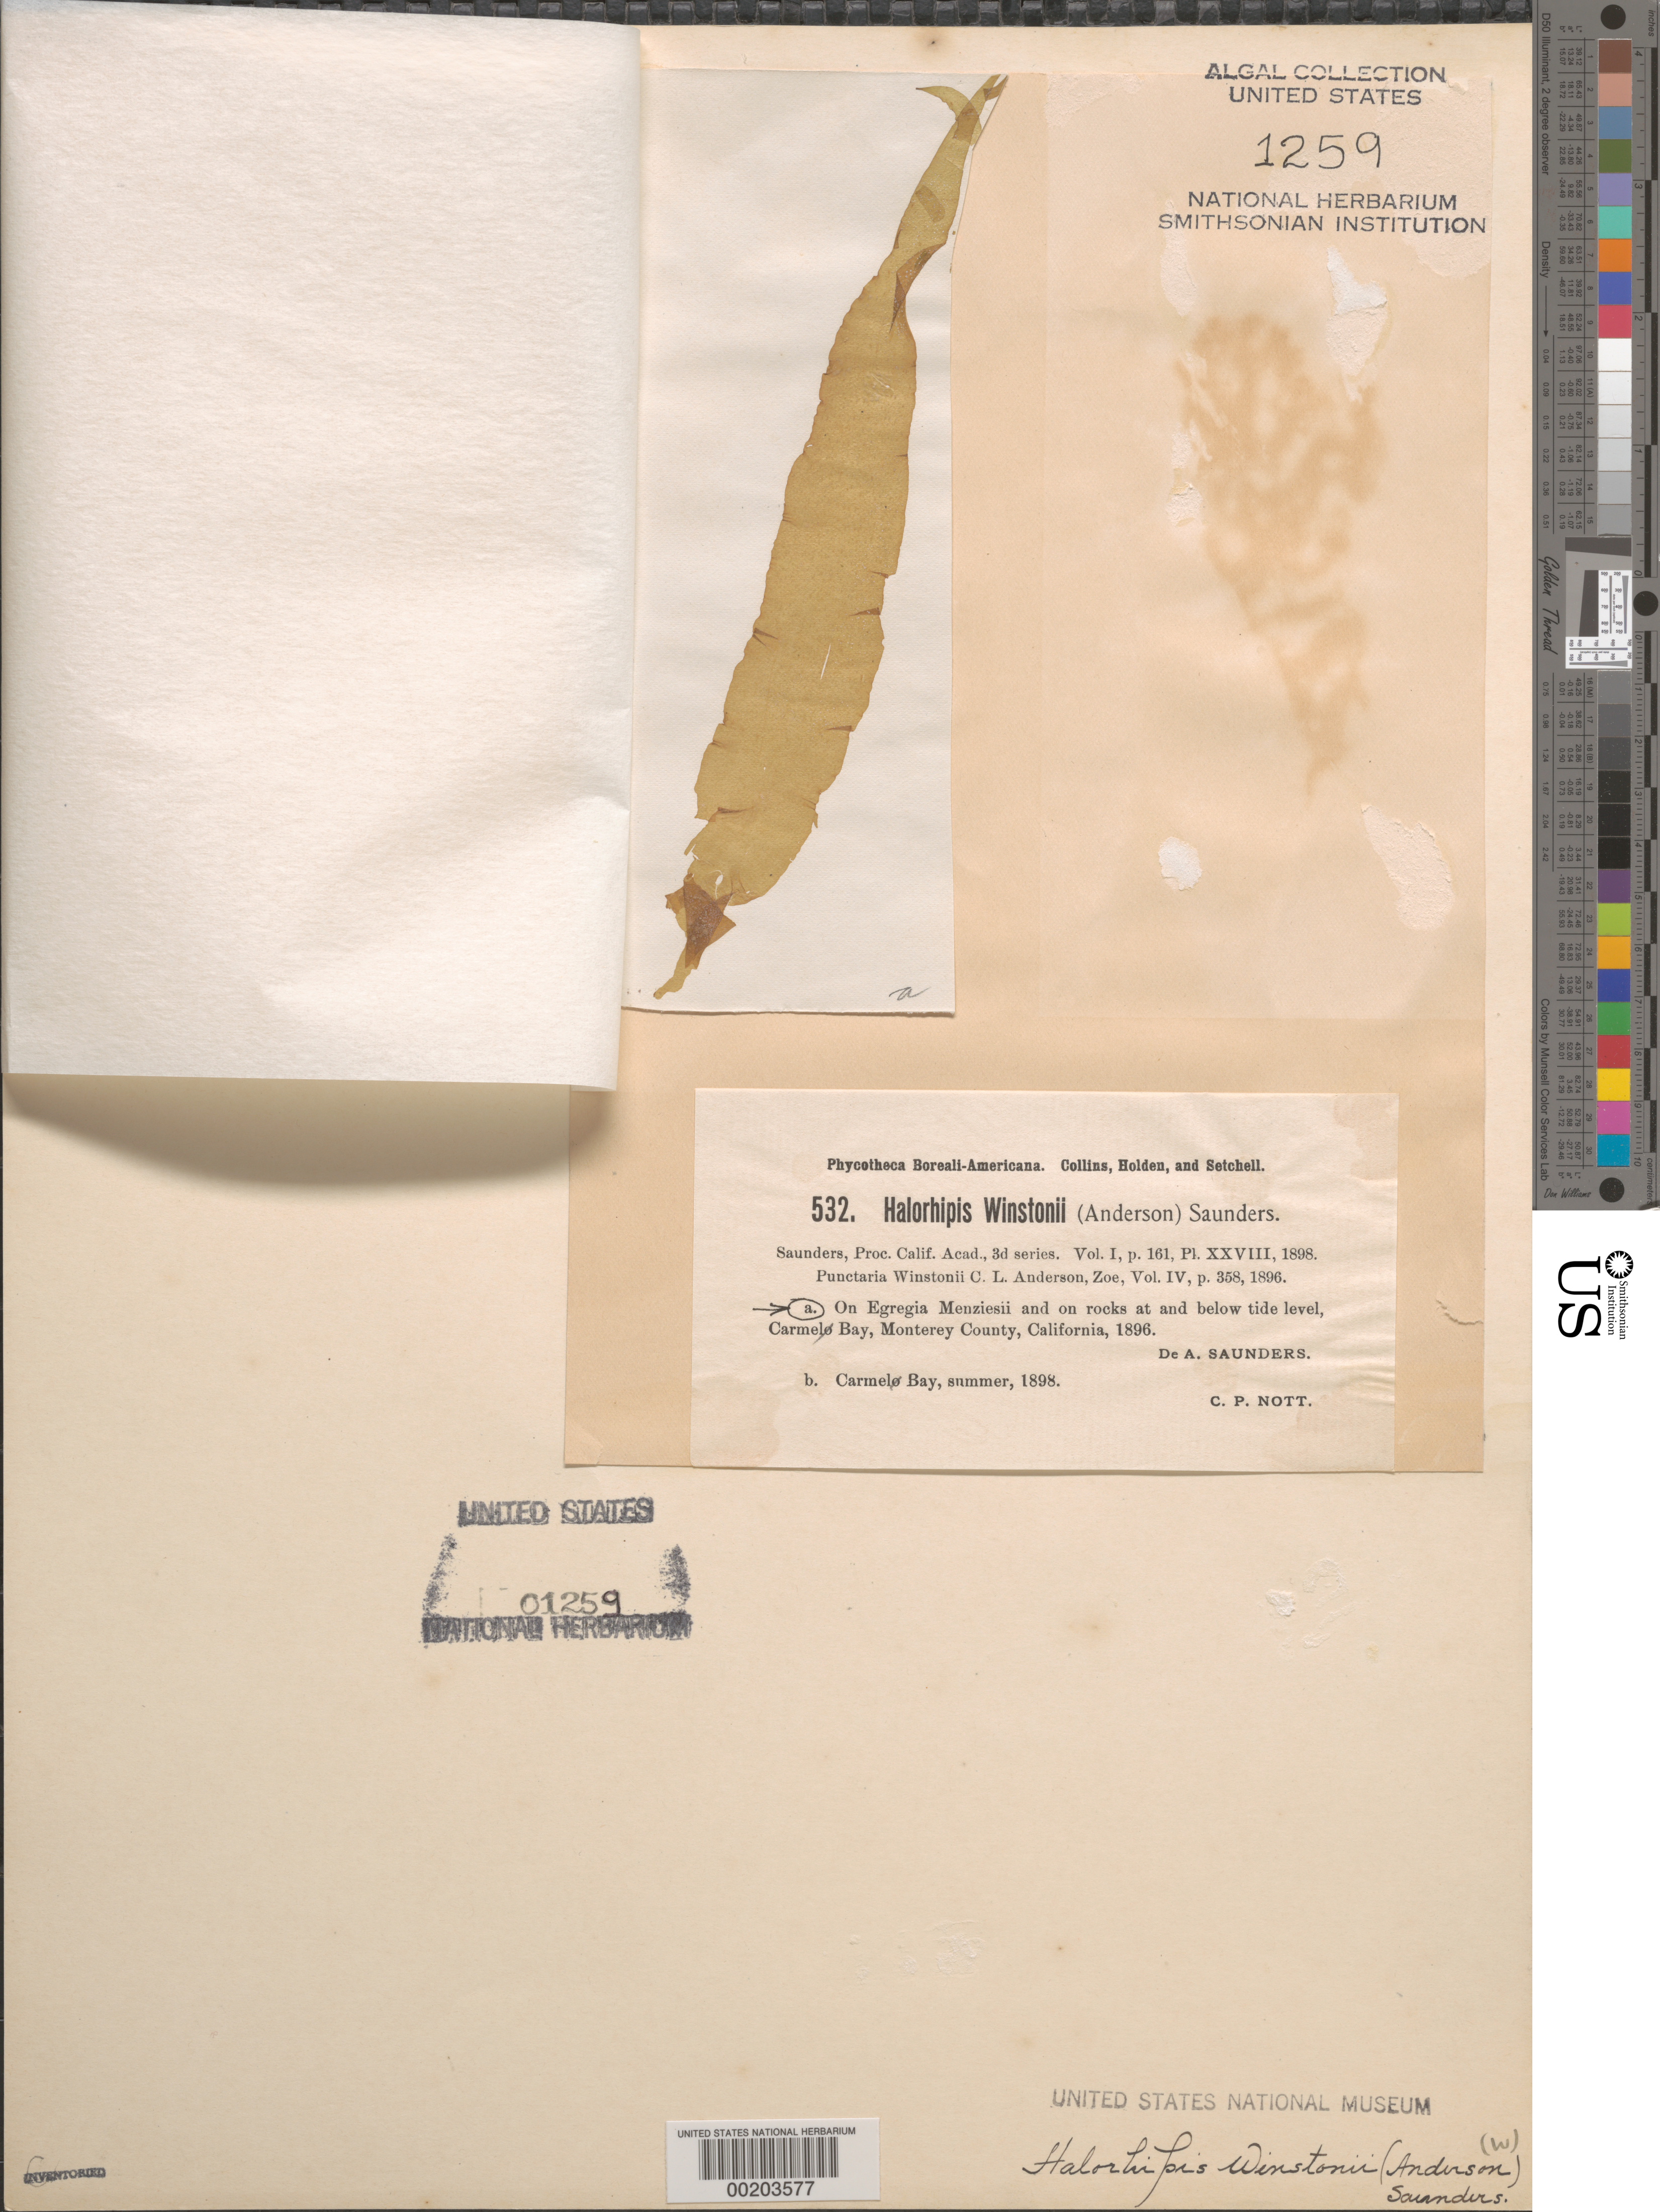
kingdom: Chromista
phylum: Ochrophyta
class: Phaeophyceae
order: Dictyosiphonales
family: Punctariaceae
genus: Halorhipis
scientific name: Halorhipis winstonii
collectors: D. Saunders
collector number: PB-A 532a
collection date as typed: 1896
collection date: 1896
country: United States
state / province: California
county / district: Monterey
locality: Carmel Bay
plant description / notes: Collins, Holden & Setchell, Phycotheca Boreali-Americana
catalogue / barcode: US 1259